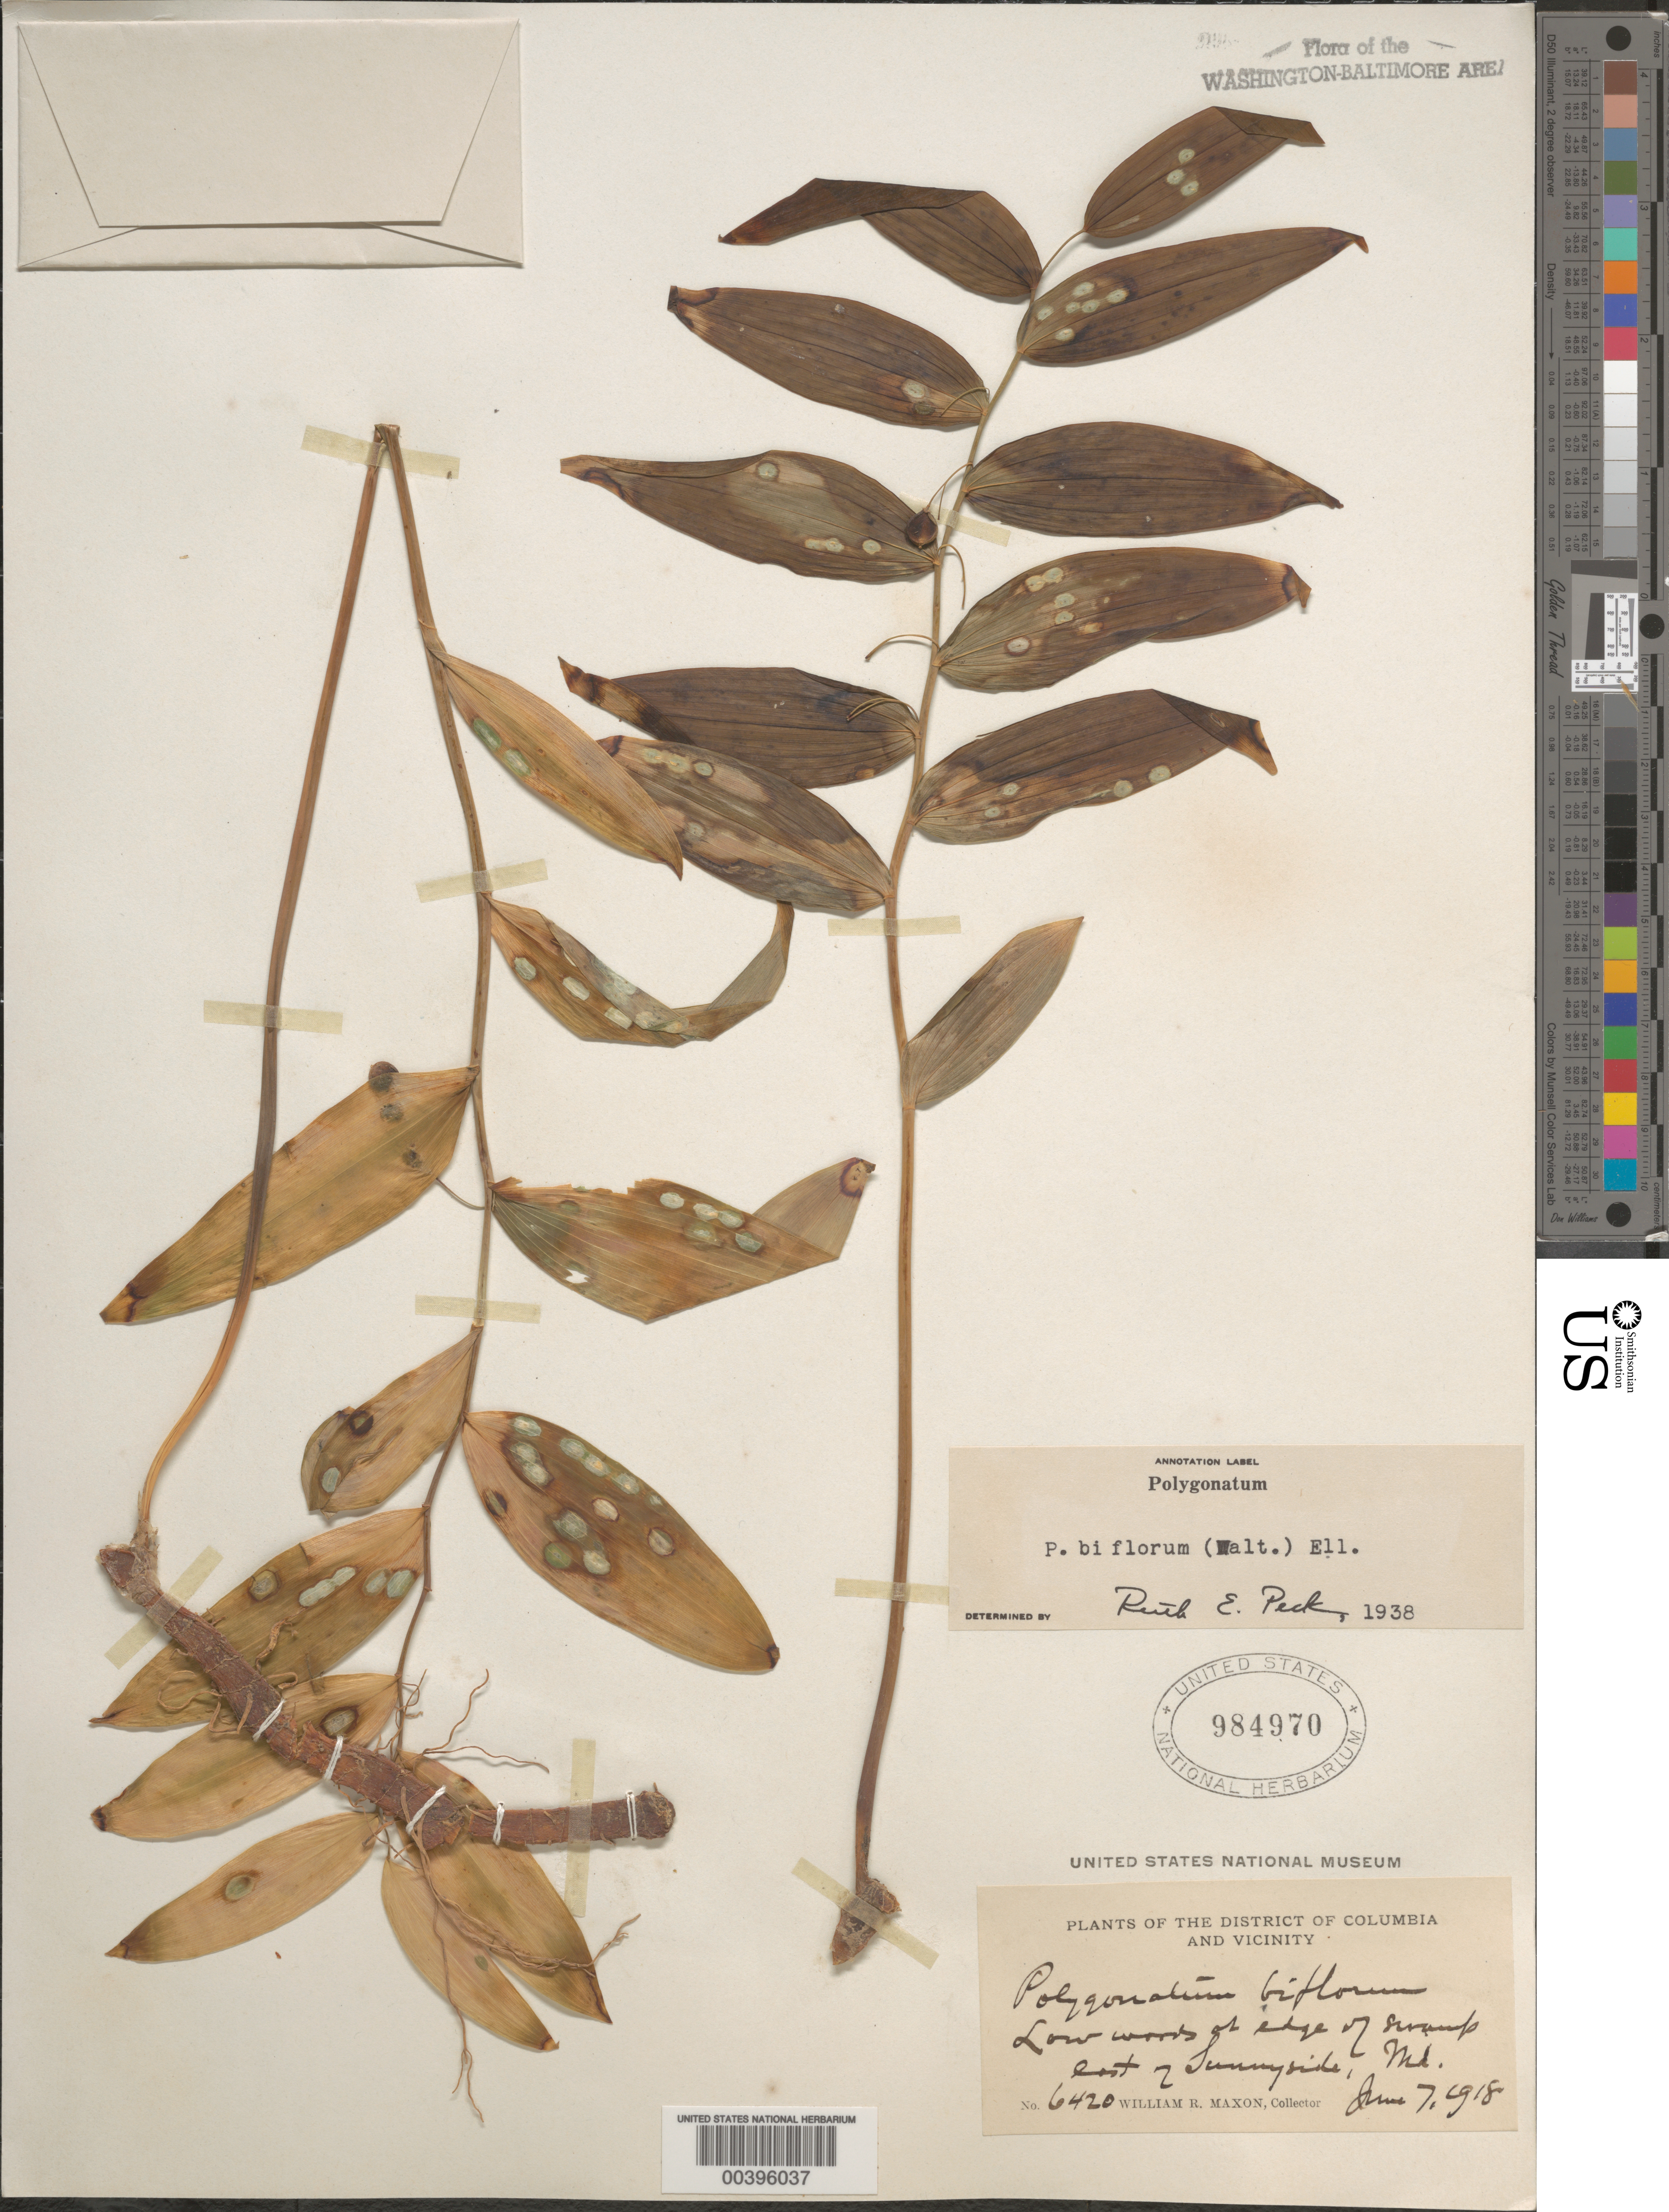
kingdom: Plantae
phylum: Tracheophyta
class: Liliopsida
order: Asparagales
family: Asparagaceae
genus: Polygonatum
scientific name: Polygonatum biflorum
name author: (Walter) Elliott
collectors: W. R. Maxon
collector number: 6420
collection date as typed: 07 Jun 1918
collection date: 1918-06-07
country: United States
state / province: Maryland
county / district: Prince George's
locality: East of Sunnyside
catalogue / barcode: US 984970